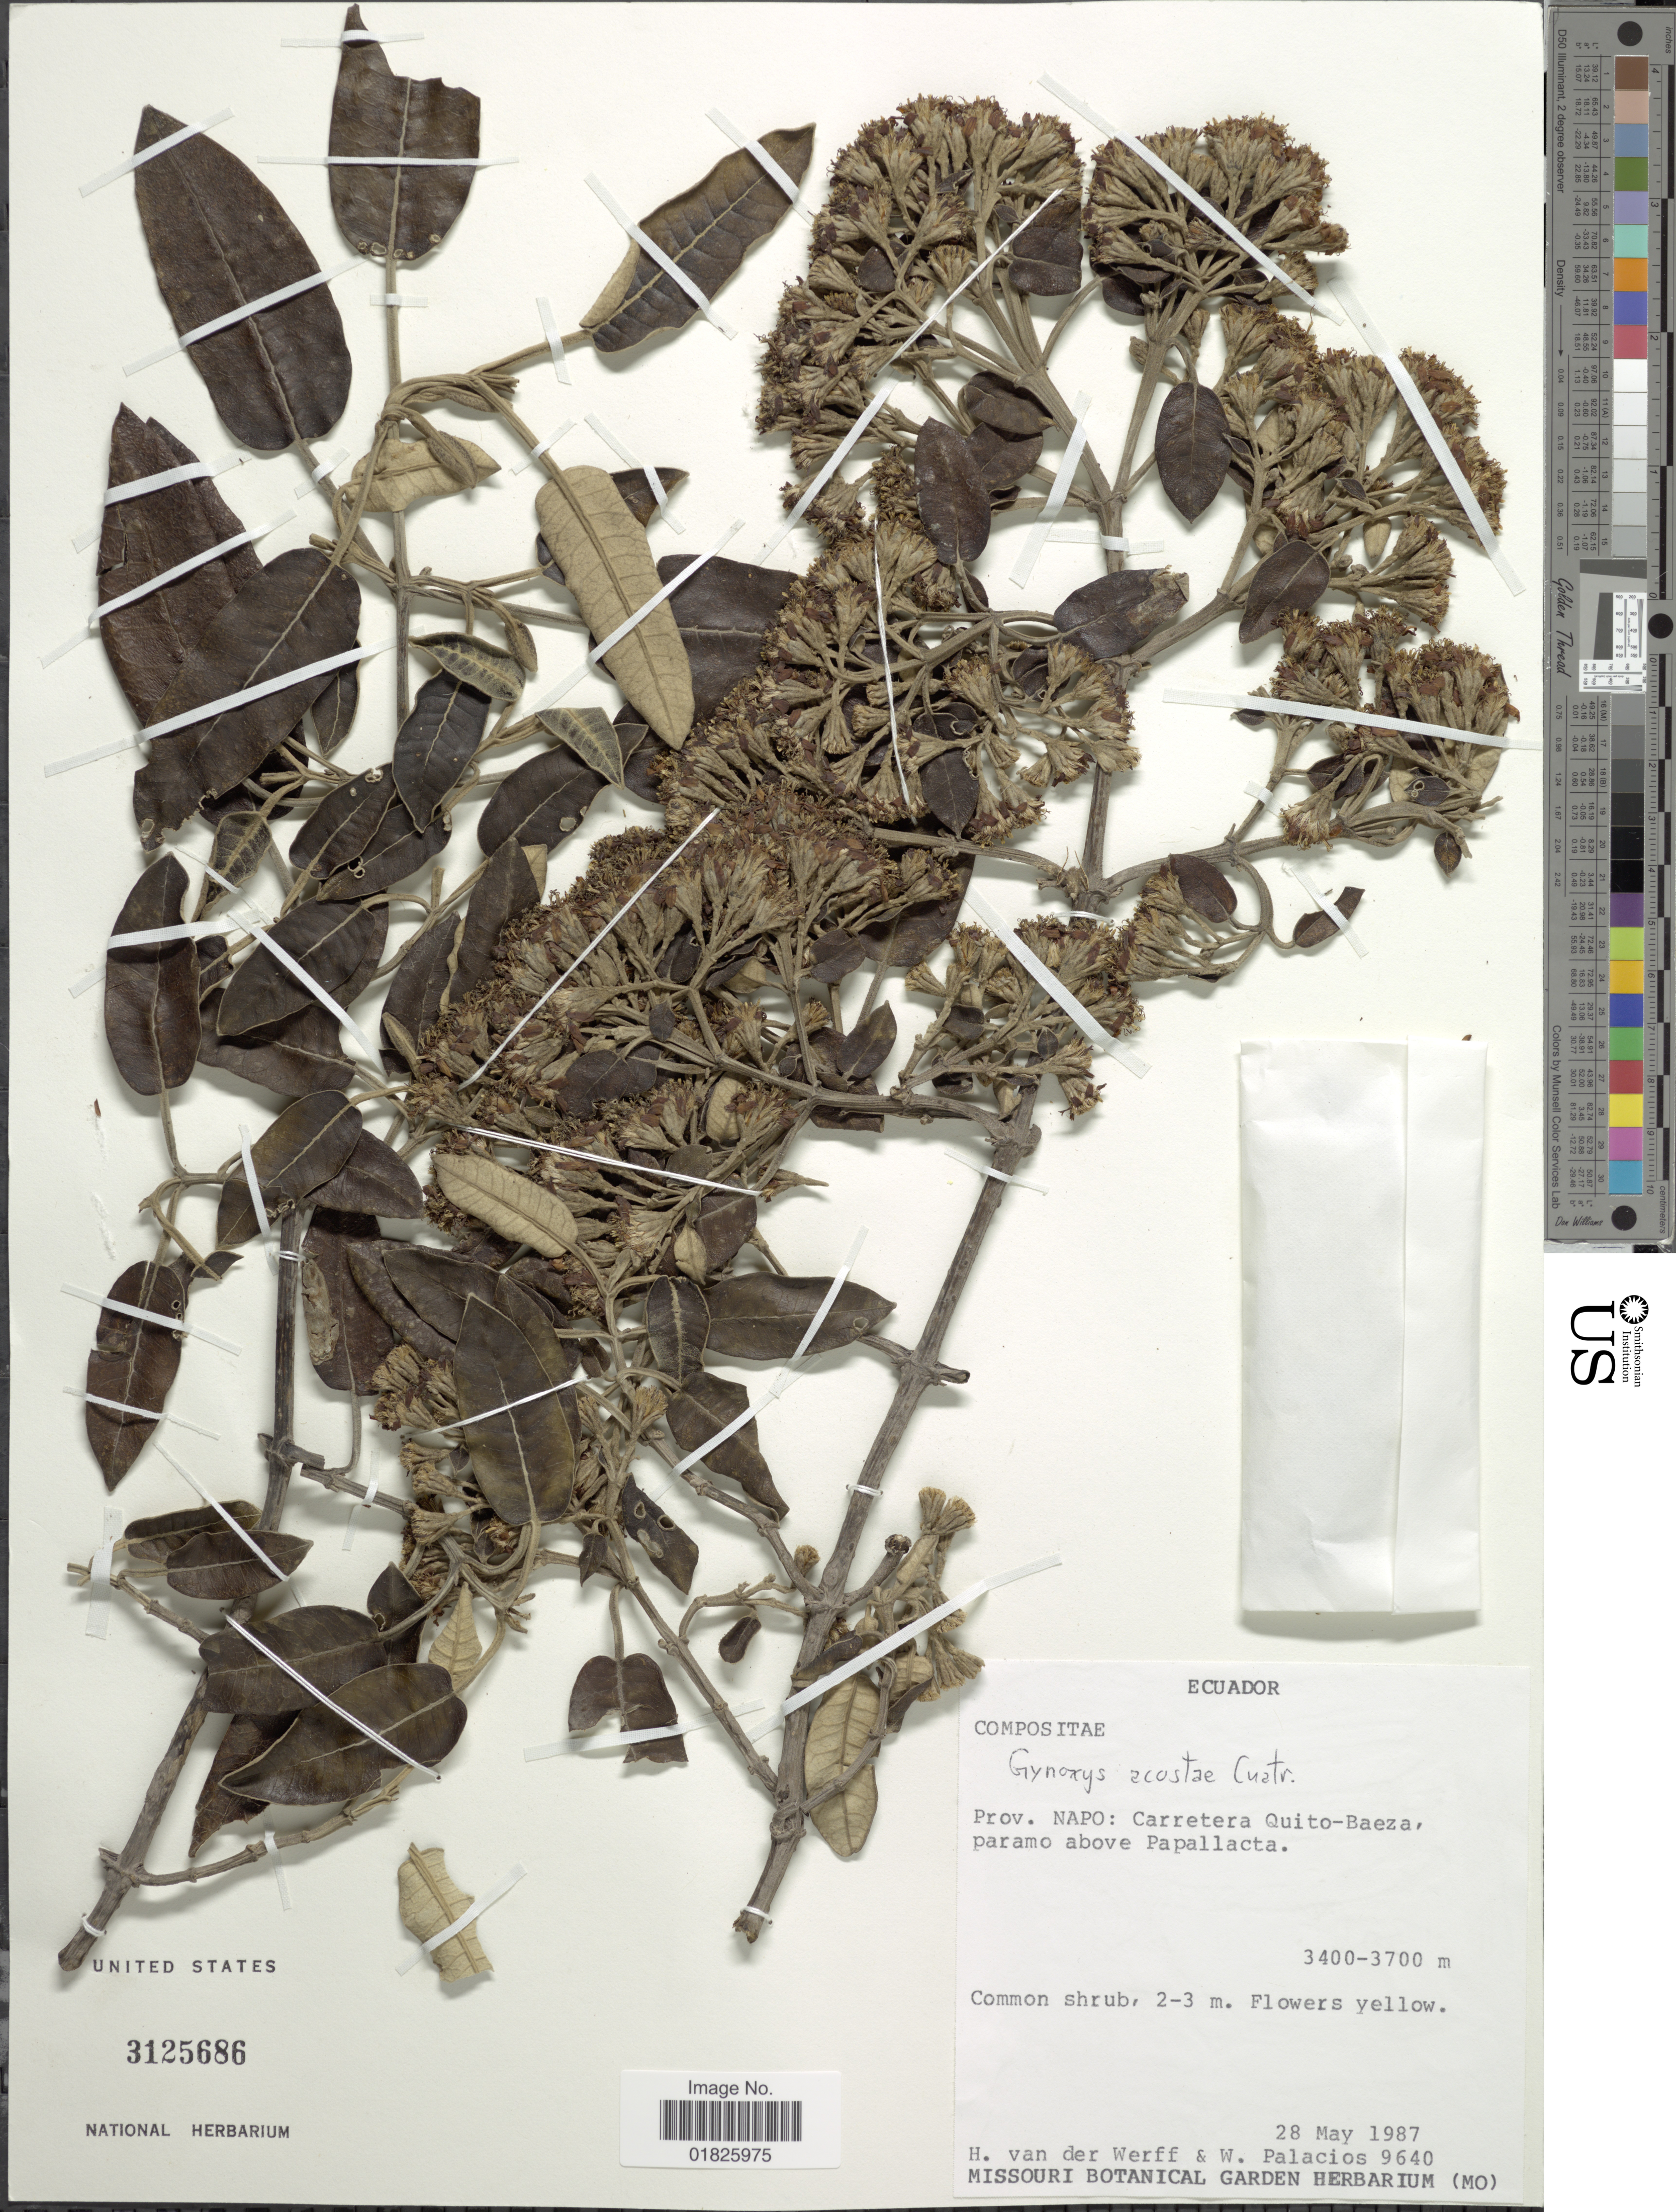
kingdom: Plantae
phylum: Tracheophyta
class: Magnoliopsida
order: Asterales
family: Asteraceae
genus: Gynoxys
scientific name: Gynoxys acostae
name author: Cuatrec.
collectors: H. van der Werff & W. Palacios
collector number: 9640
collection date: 1987-05-28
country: Ecuador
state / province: Napo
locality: Carretera Quito-Baeza, paramo above Papallacta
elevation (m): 3400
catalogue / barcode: US 3125686